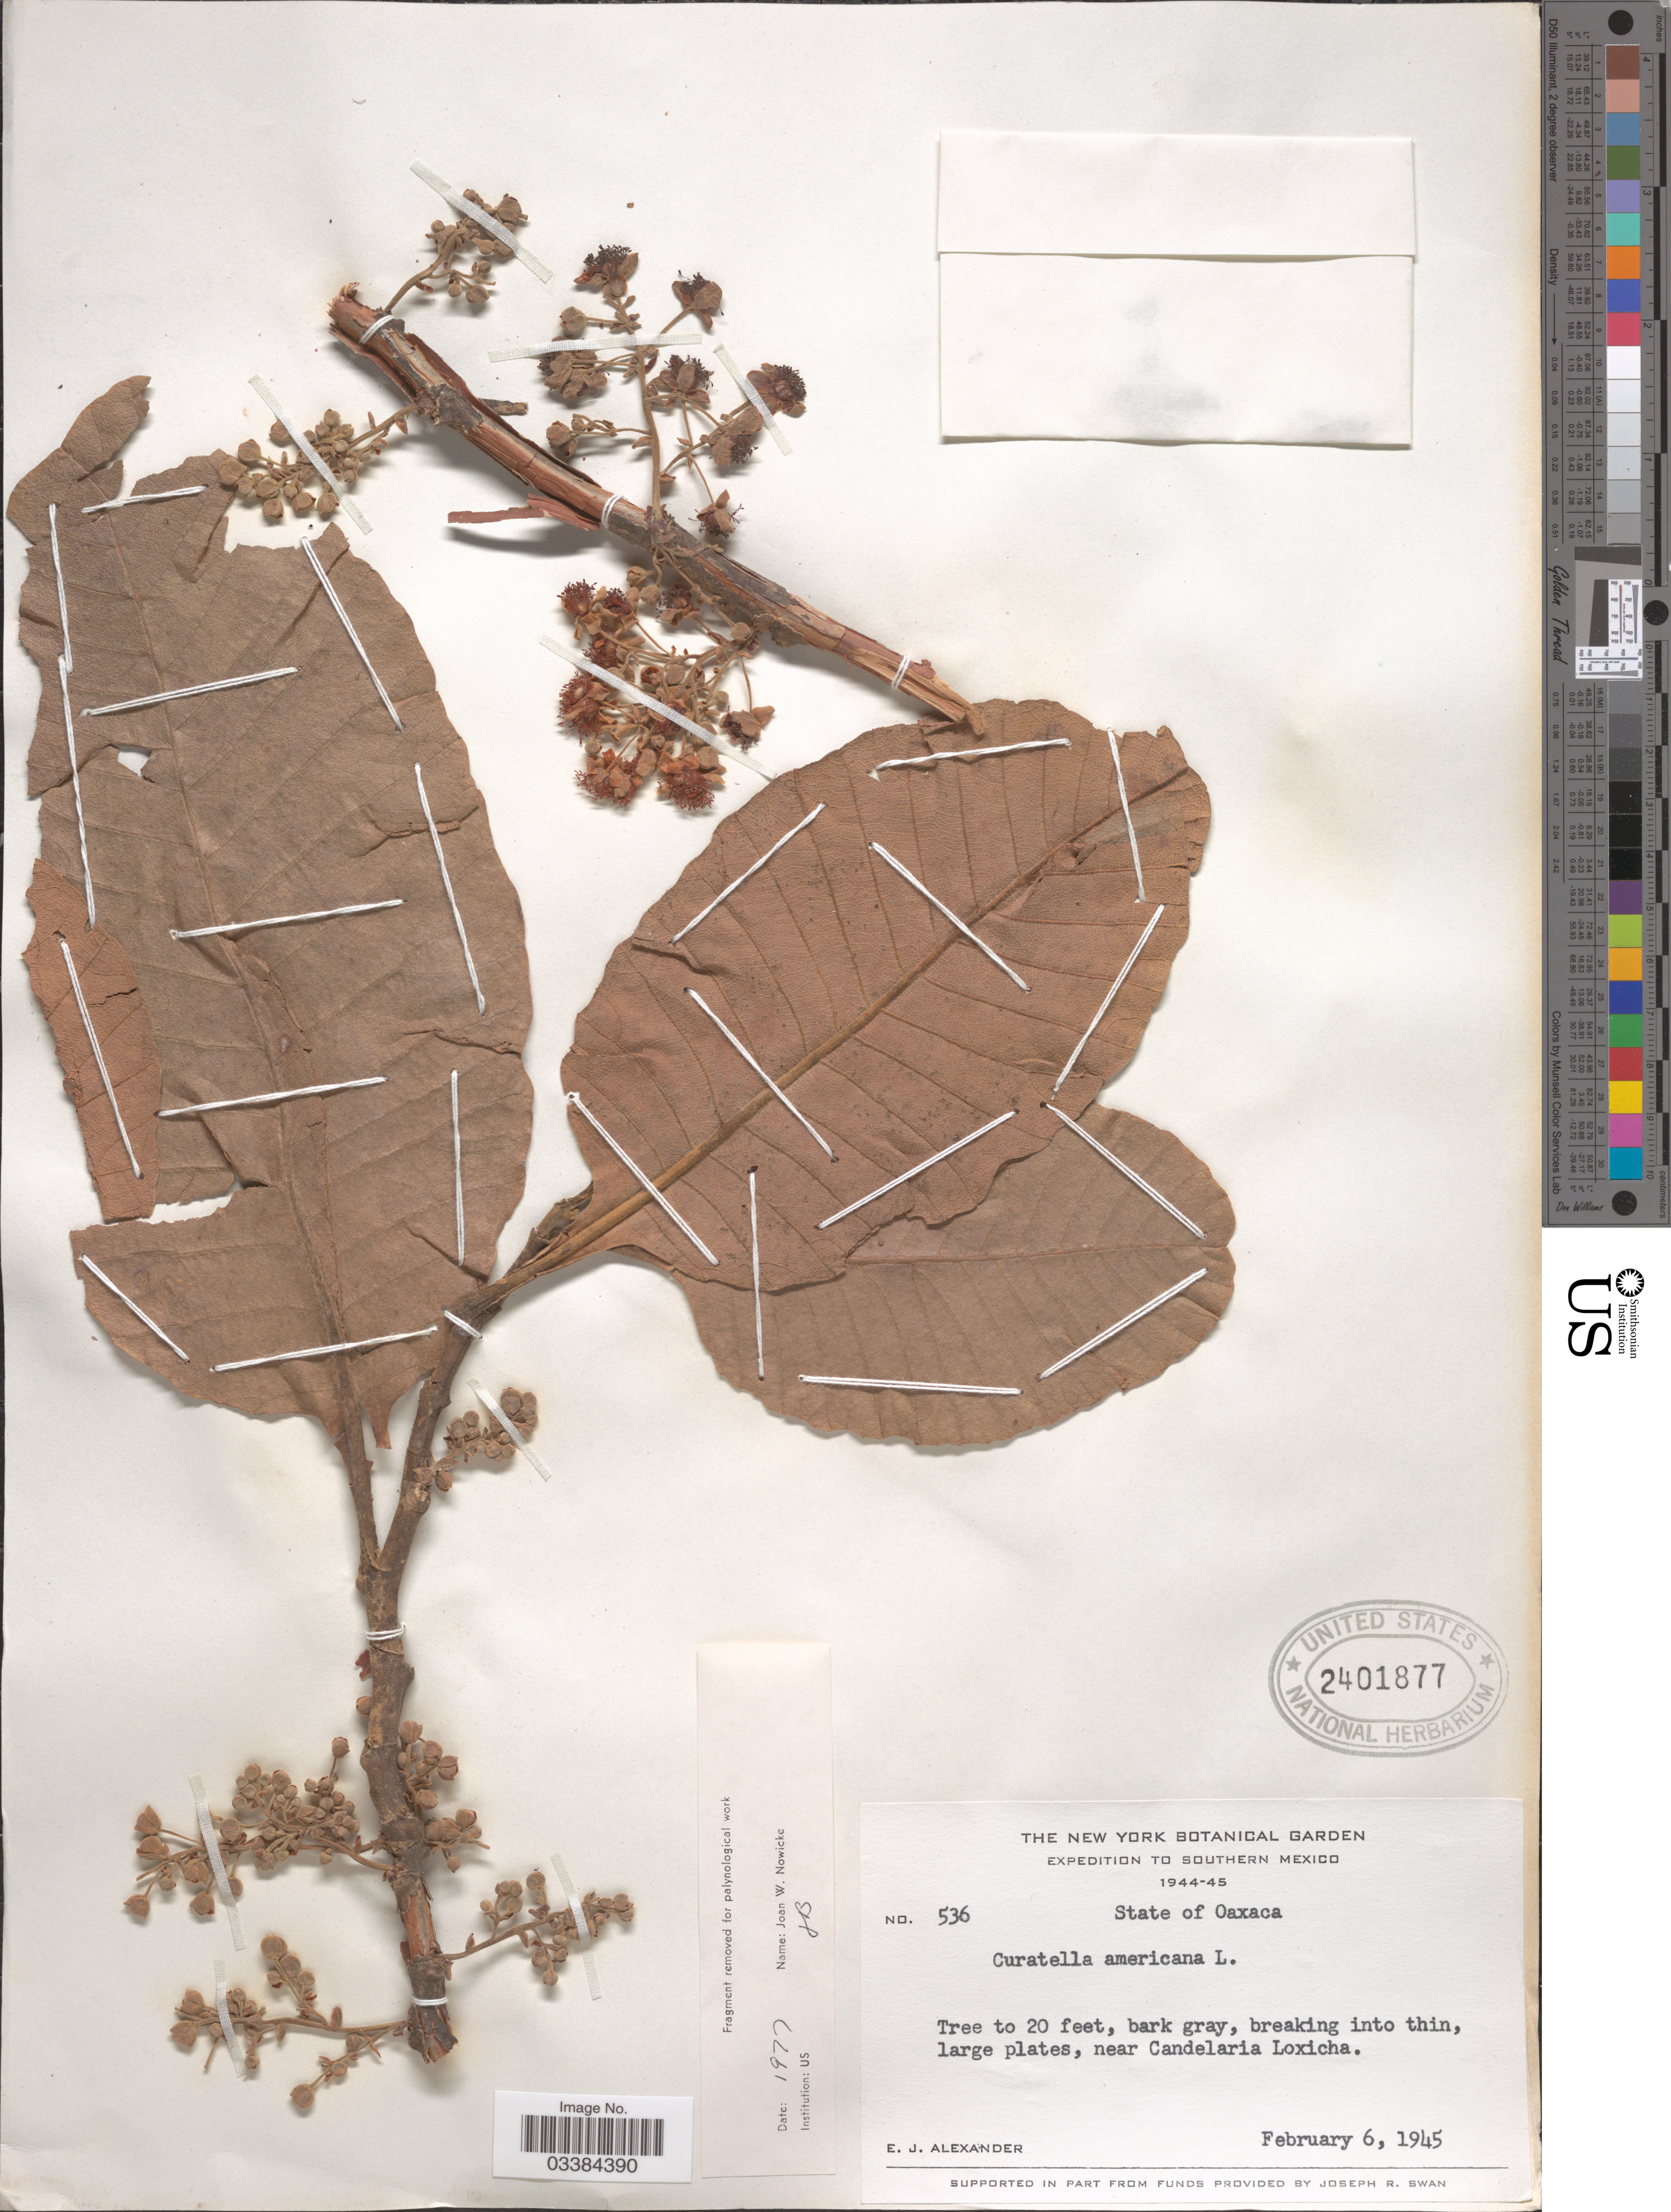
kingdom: Plantae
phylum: Tracheophyta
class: Magnoliopsida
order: Dilleniales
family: Dilleniaceae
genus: Curatella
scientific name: Curatella americana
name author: L.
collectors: E. J. Alexander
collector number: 536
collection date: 1945-02-06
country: Mexico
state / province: Oaxaca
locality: Southern Mexico, near Candelaria Loxicha.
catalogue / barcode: US 2401877